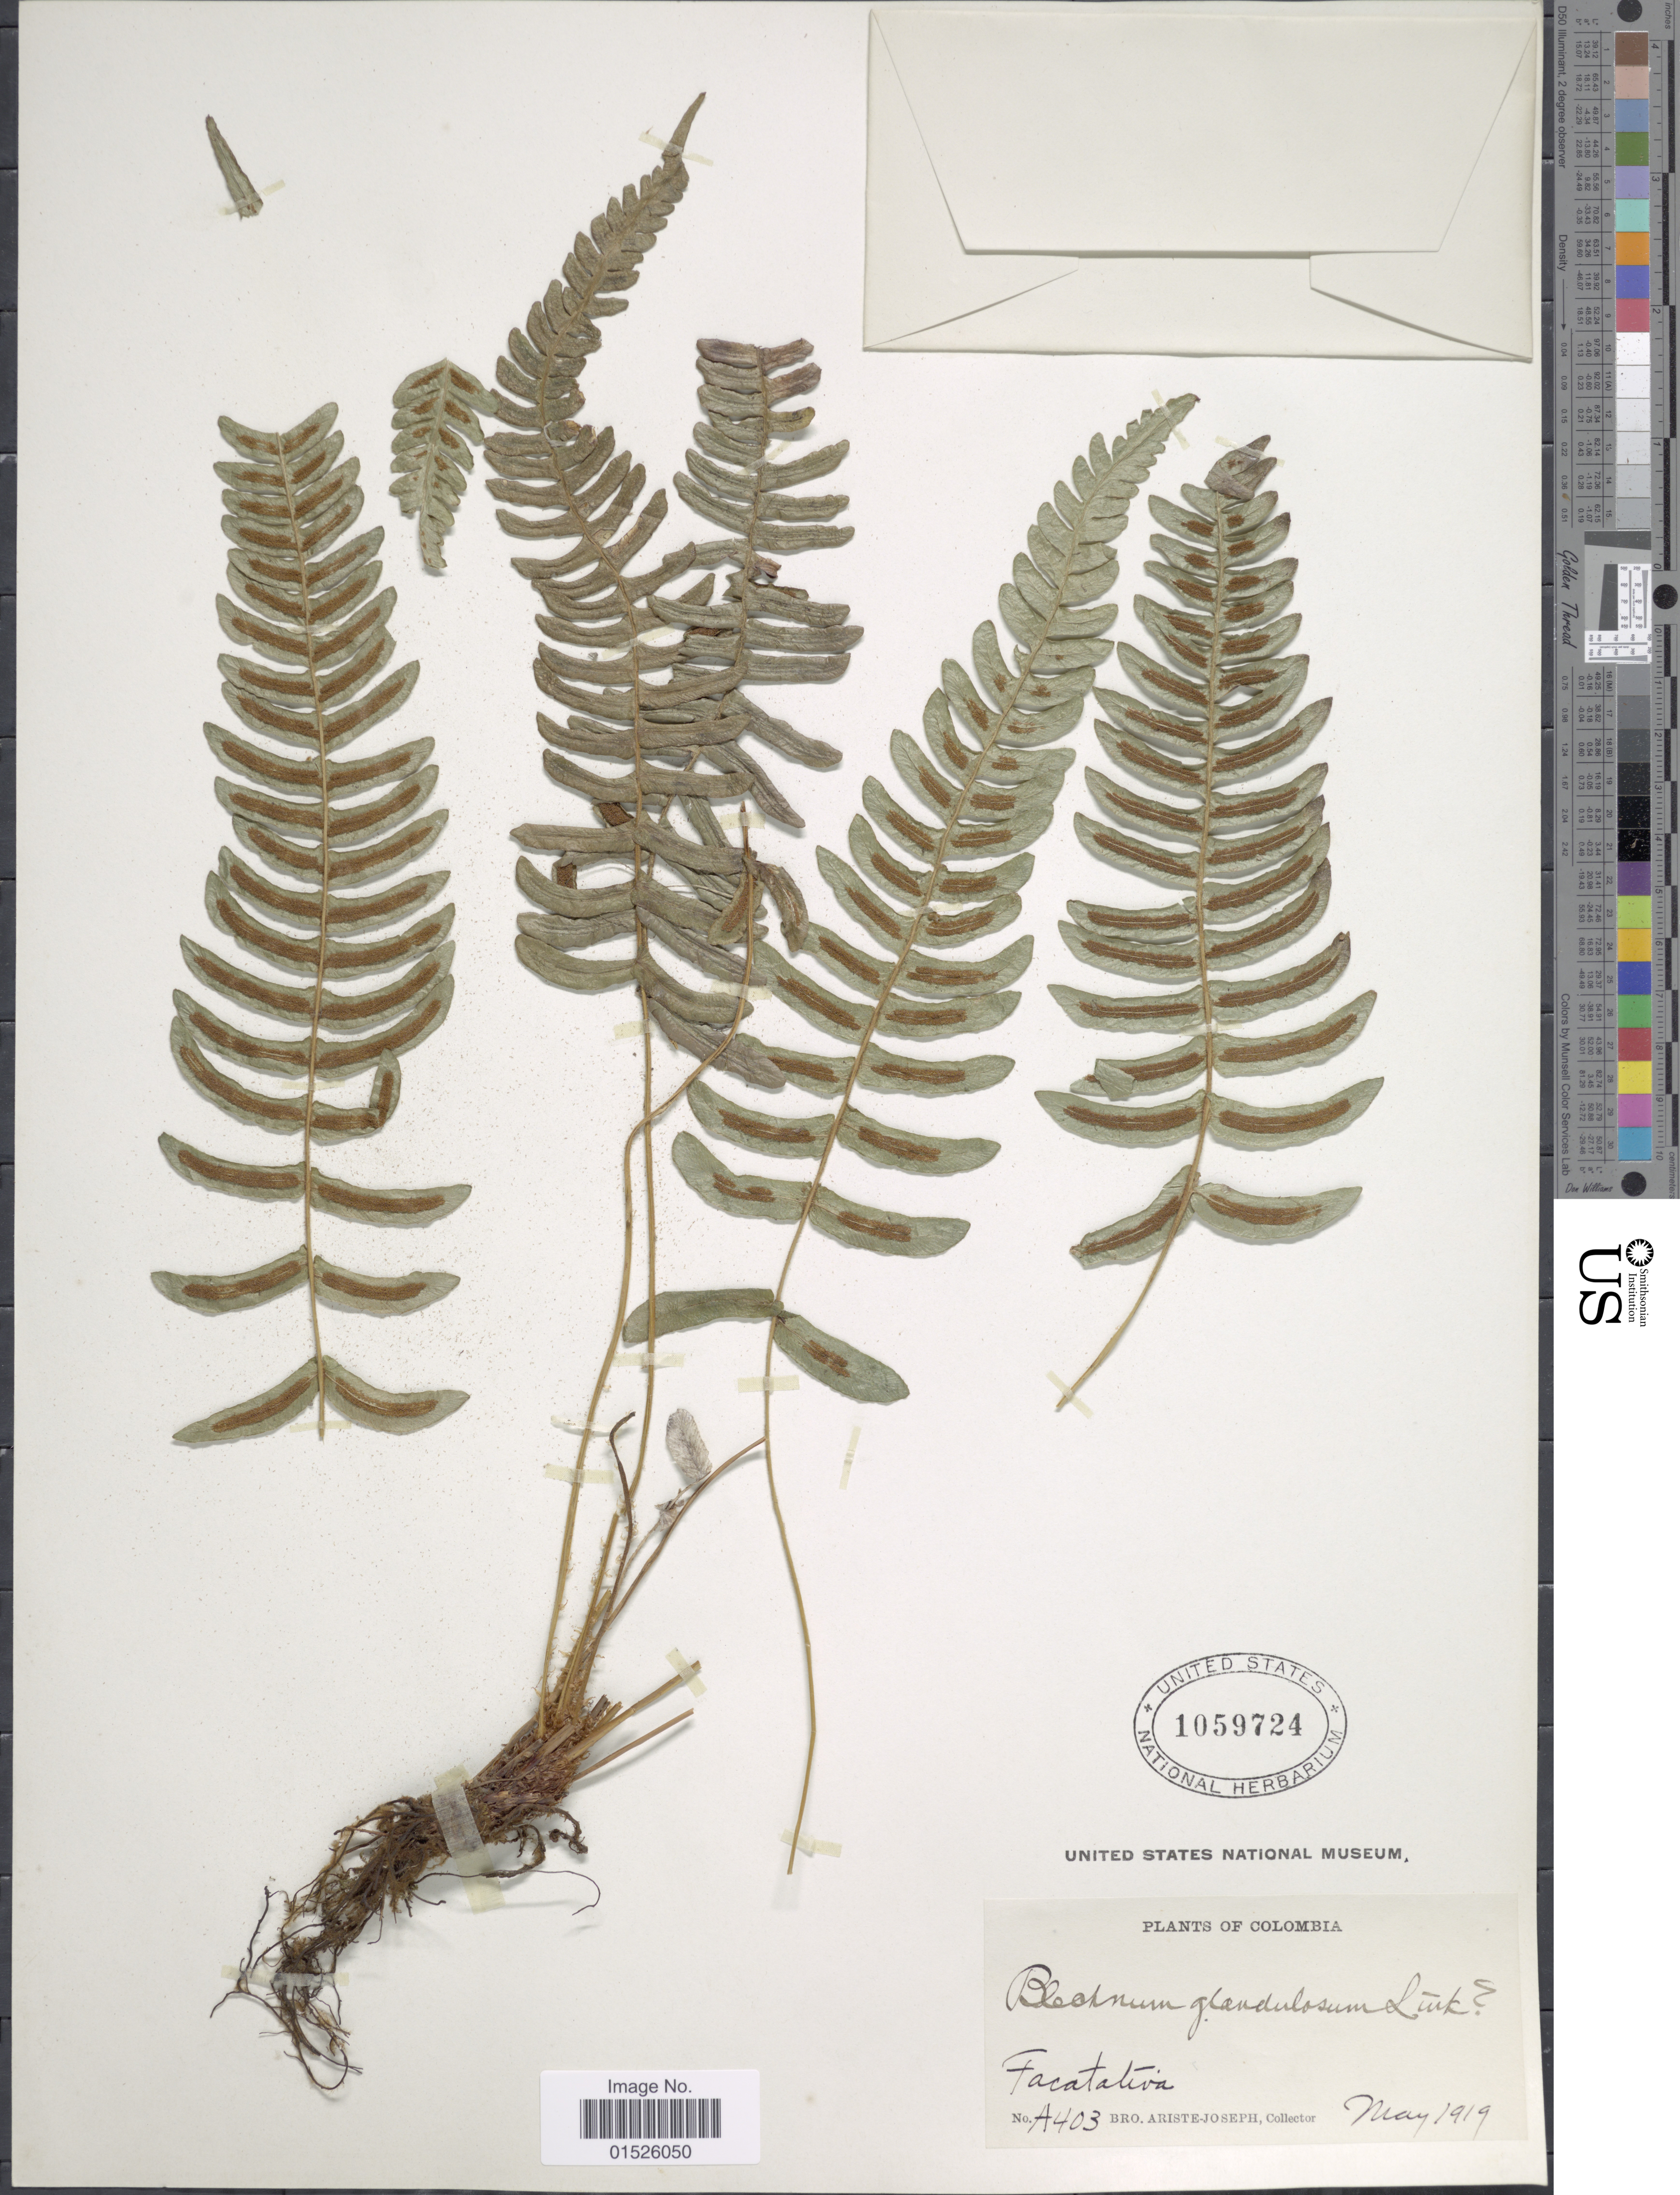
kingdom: Plantae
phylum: Tracheophyta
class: Polypodiopsida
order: Polypodiales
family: Blechnaceae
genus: Blechnum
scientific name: Blechnum glandulosum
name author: Link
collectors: Bro. Ariste-Joseph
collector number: A403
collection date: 1919-05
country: Colombia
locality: Colombia Facatativa.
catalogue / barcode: US 1059724